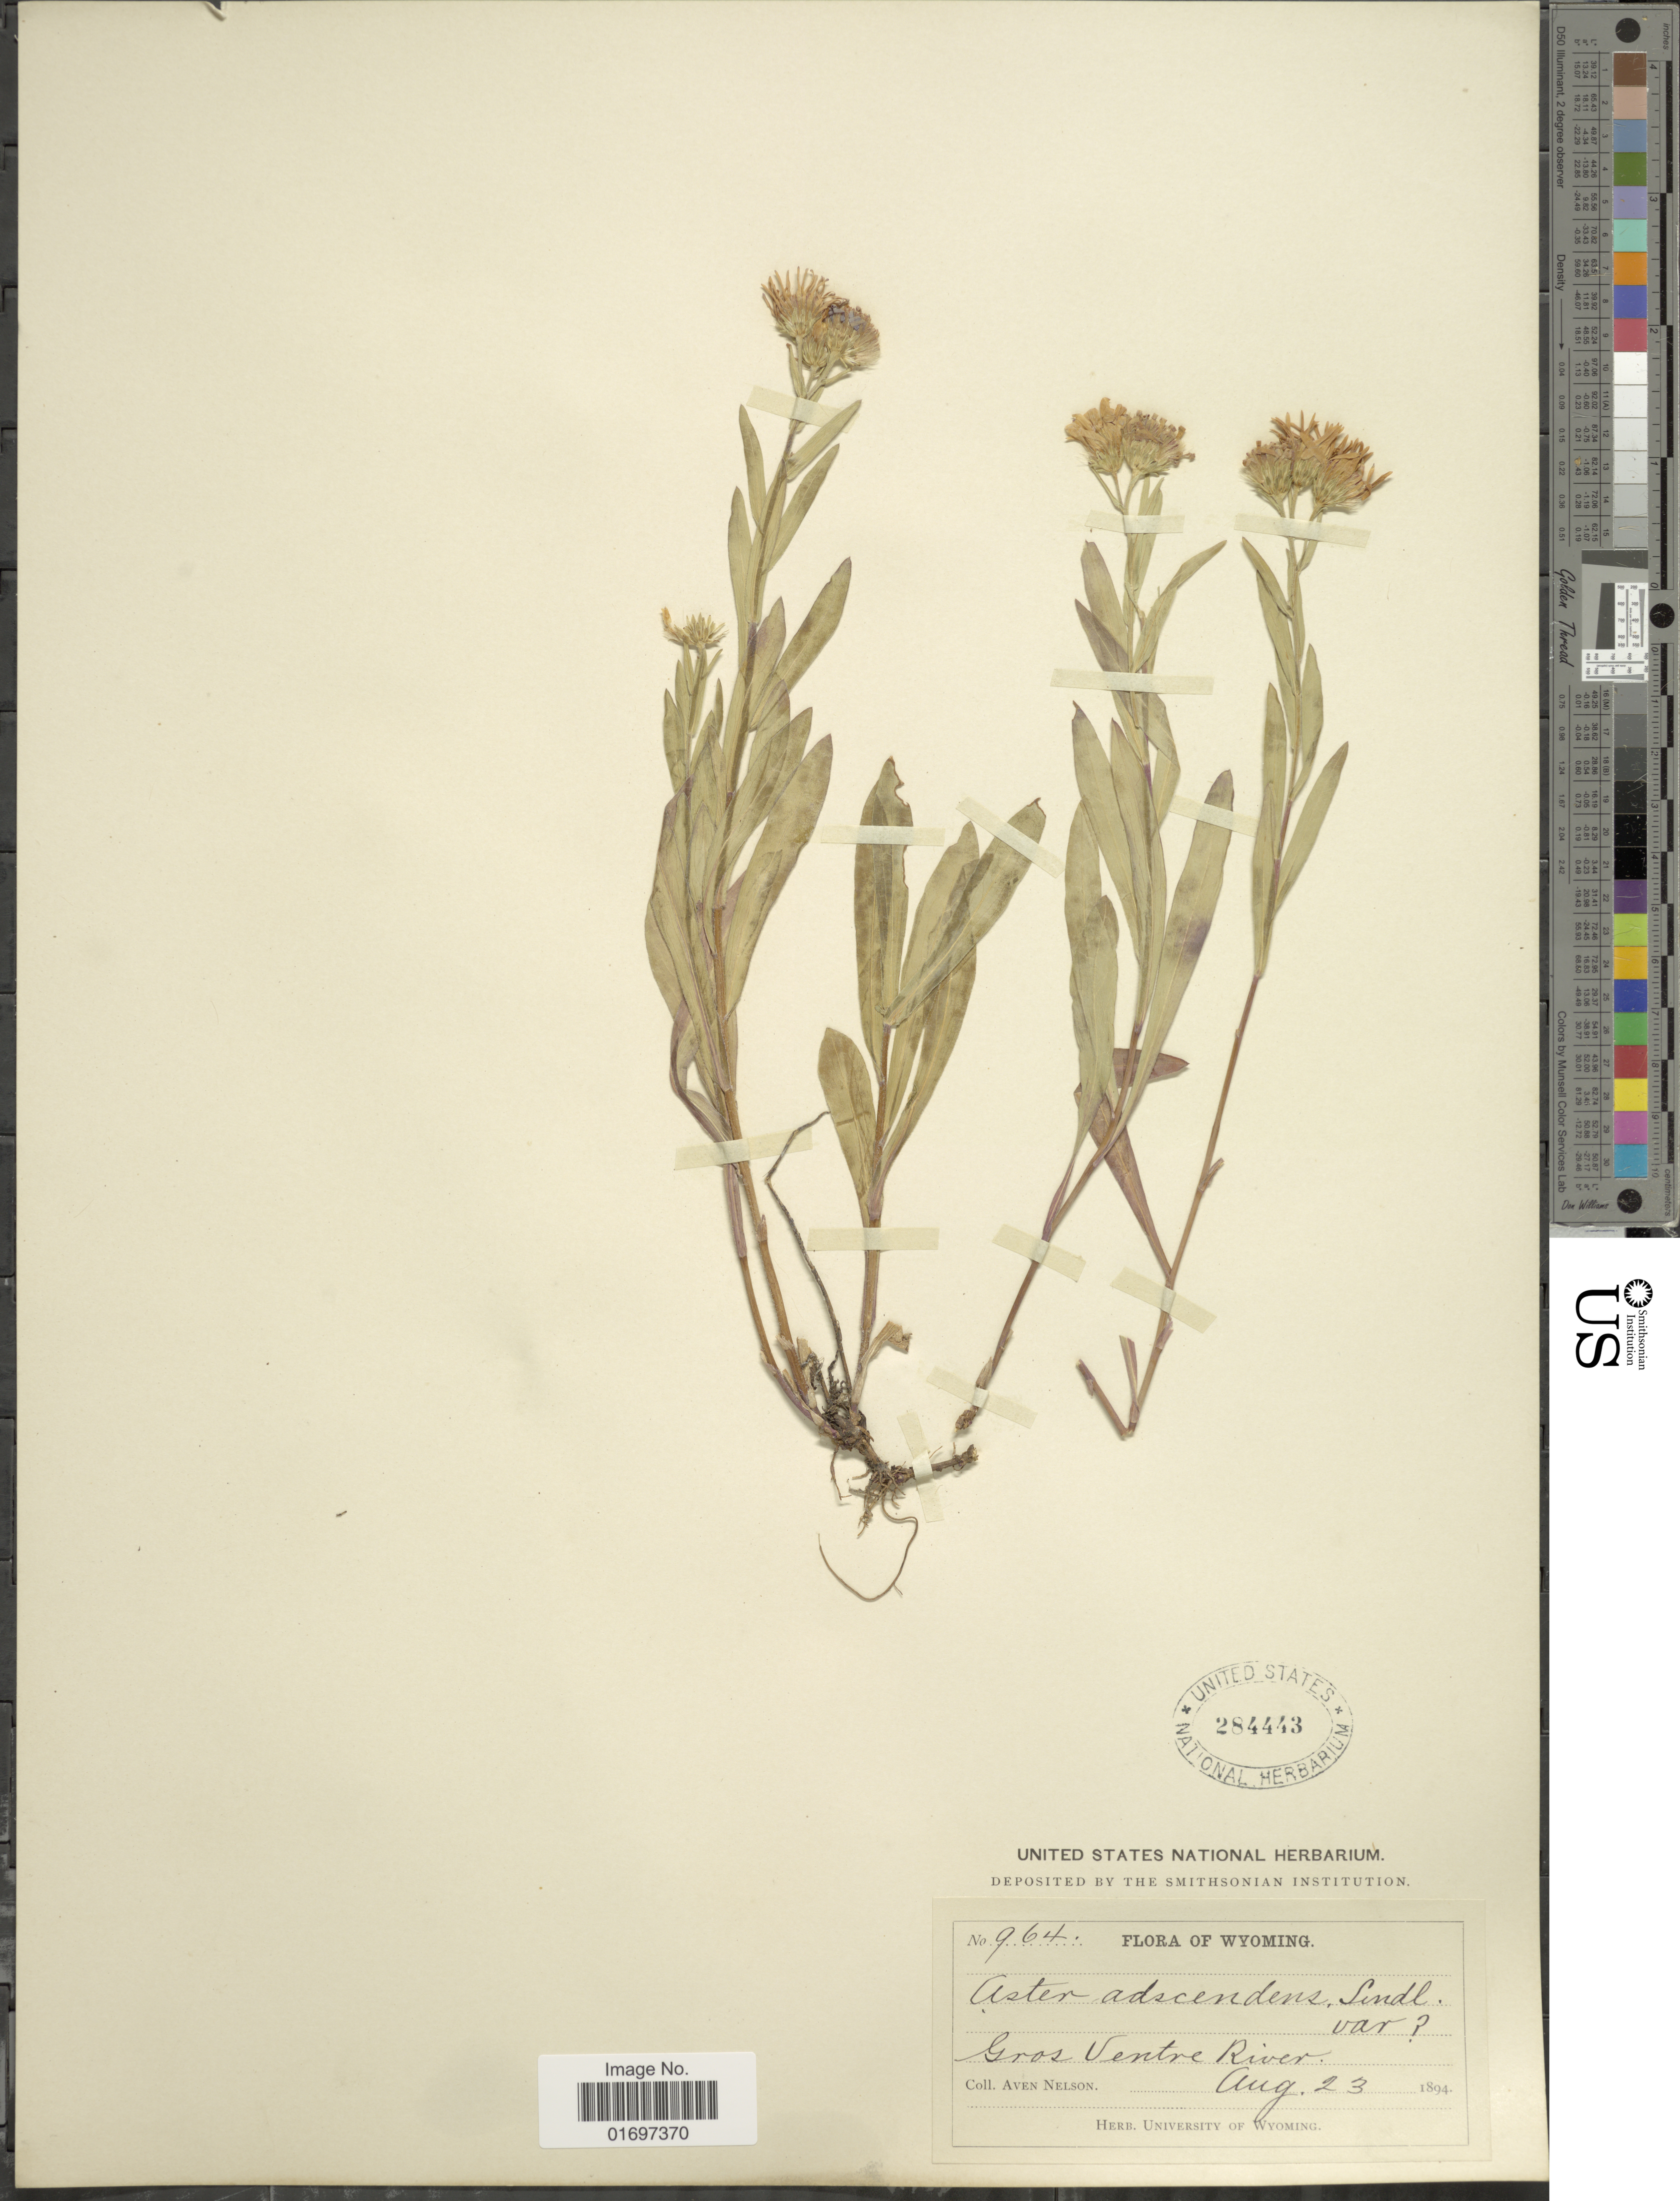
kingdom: Plantae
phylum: Tracheophyta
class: Magnoliopsida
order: Asterales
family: Asteraceae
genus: Symphyotrichum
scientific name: Symphyotrichum ascendens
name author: (Lindl.) G.L. Nesom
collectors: A. Nelson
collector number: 964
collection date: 1894-08-23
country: United States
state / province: Wyoming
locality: Gros Ventre River.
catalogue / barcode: US 284443